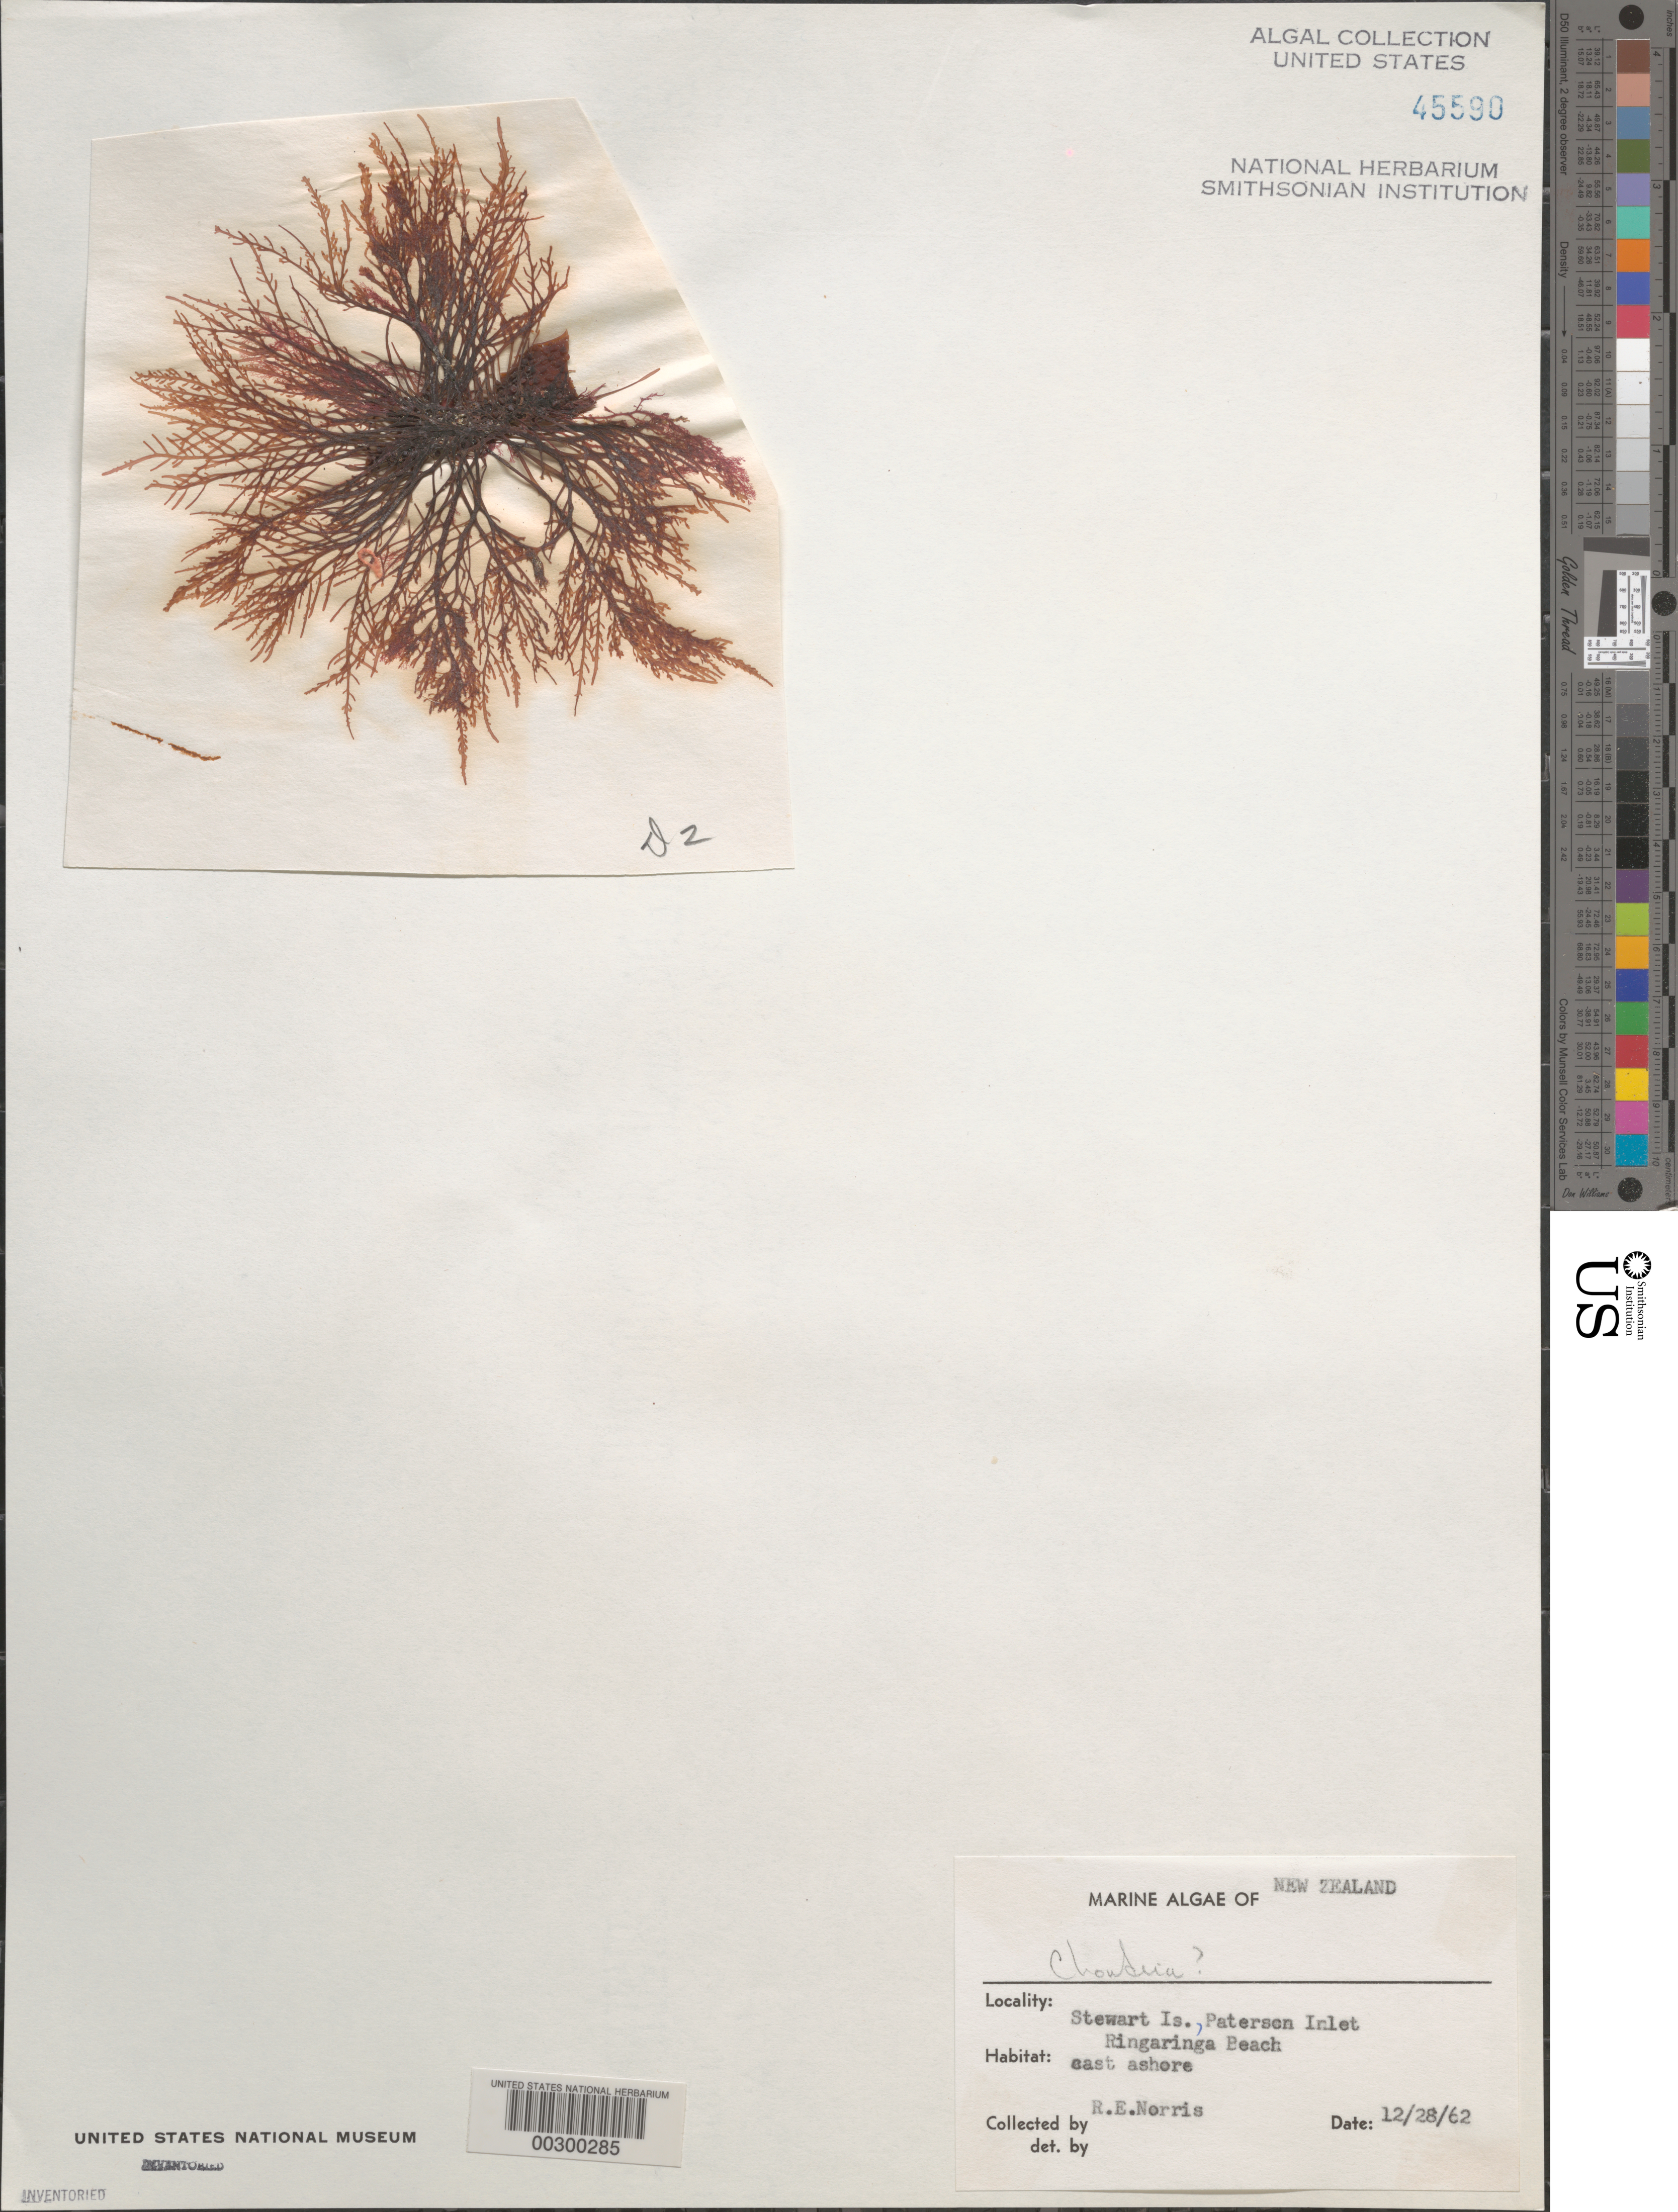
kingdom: Plantae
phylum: Rhodophyta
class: Florideophyceae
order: Ceramiales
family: Rhodomelaceae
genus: Chondria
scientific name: Chondria sp.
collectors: R. E. Norris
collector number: D2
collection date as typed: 28 Dec 1962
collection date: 1962-12-28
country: New Zealand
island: Stewart Island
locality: Paterson Inlet, Ringaringa Beach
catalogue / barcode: US 45590